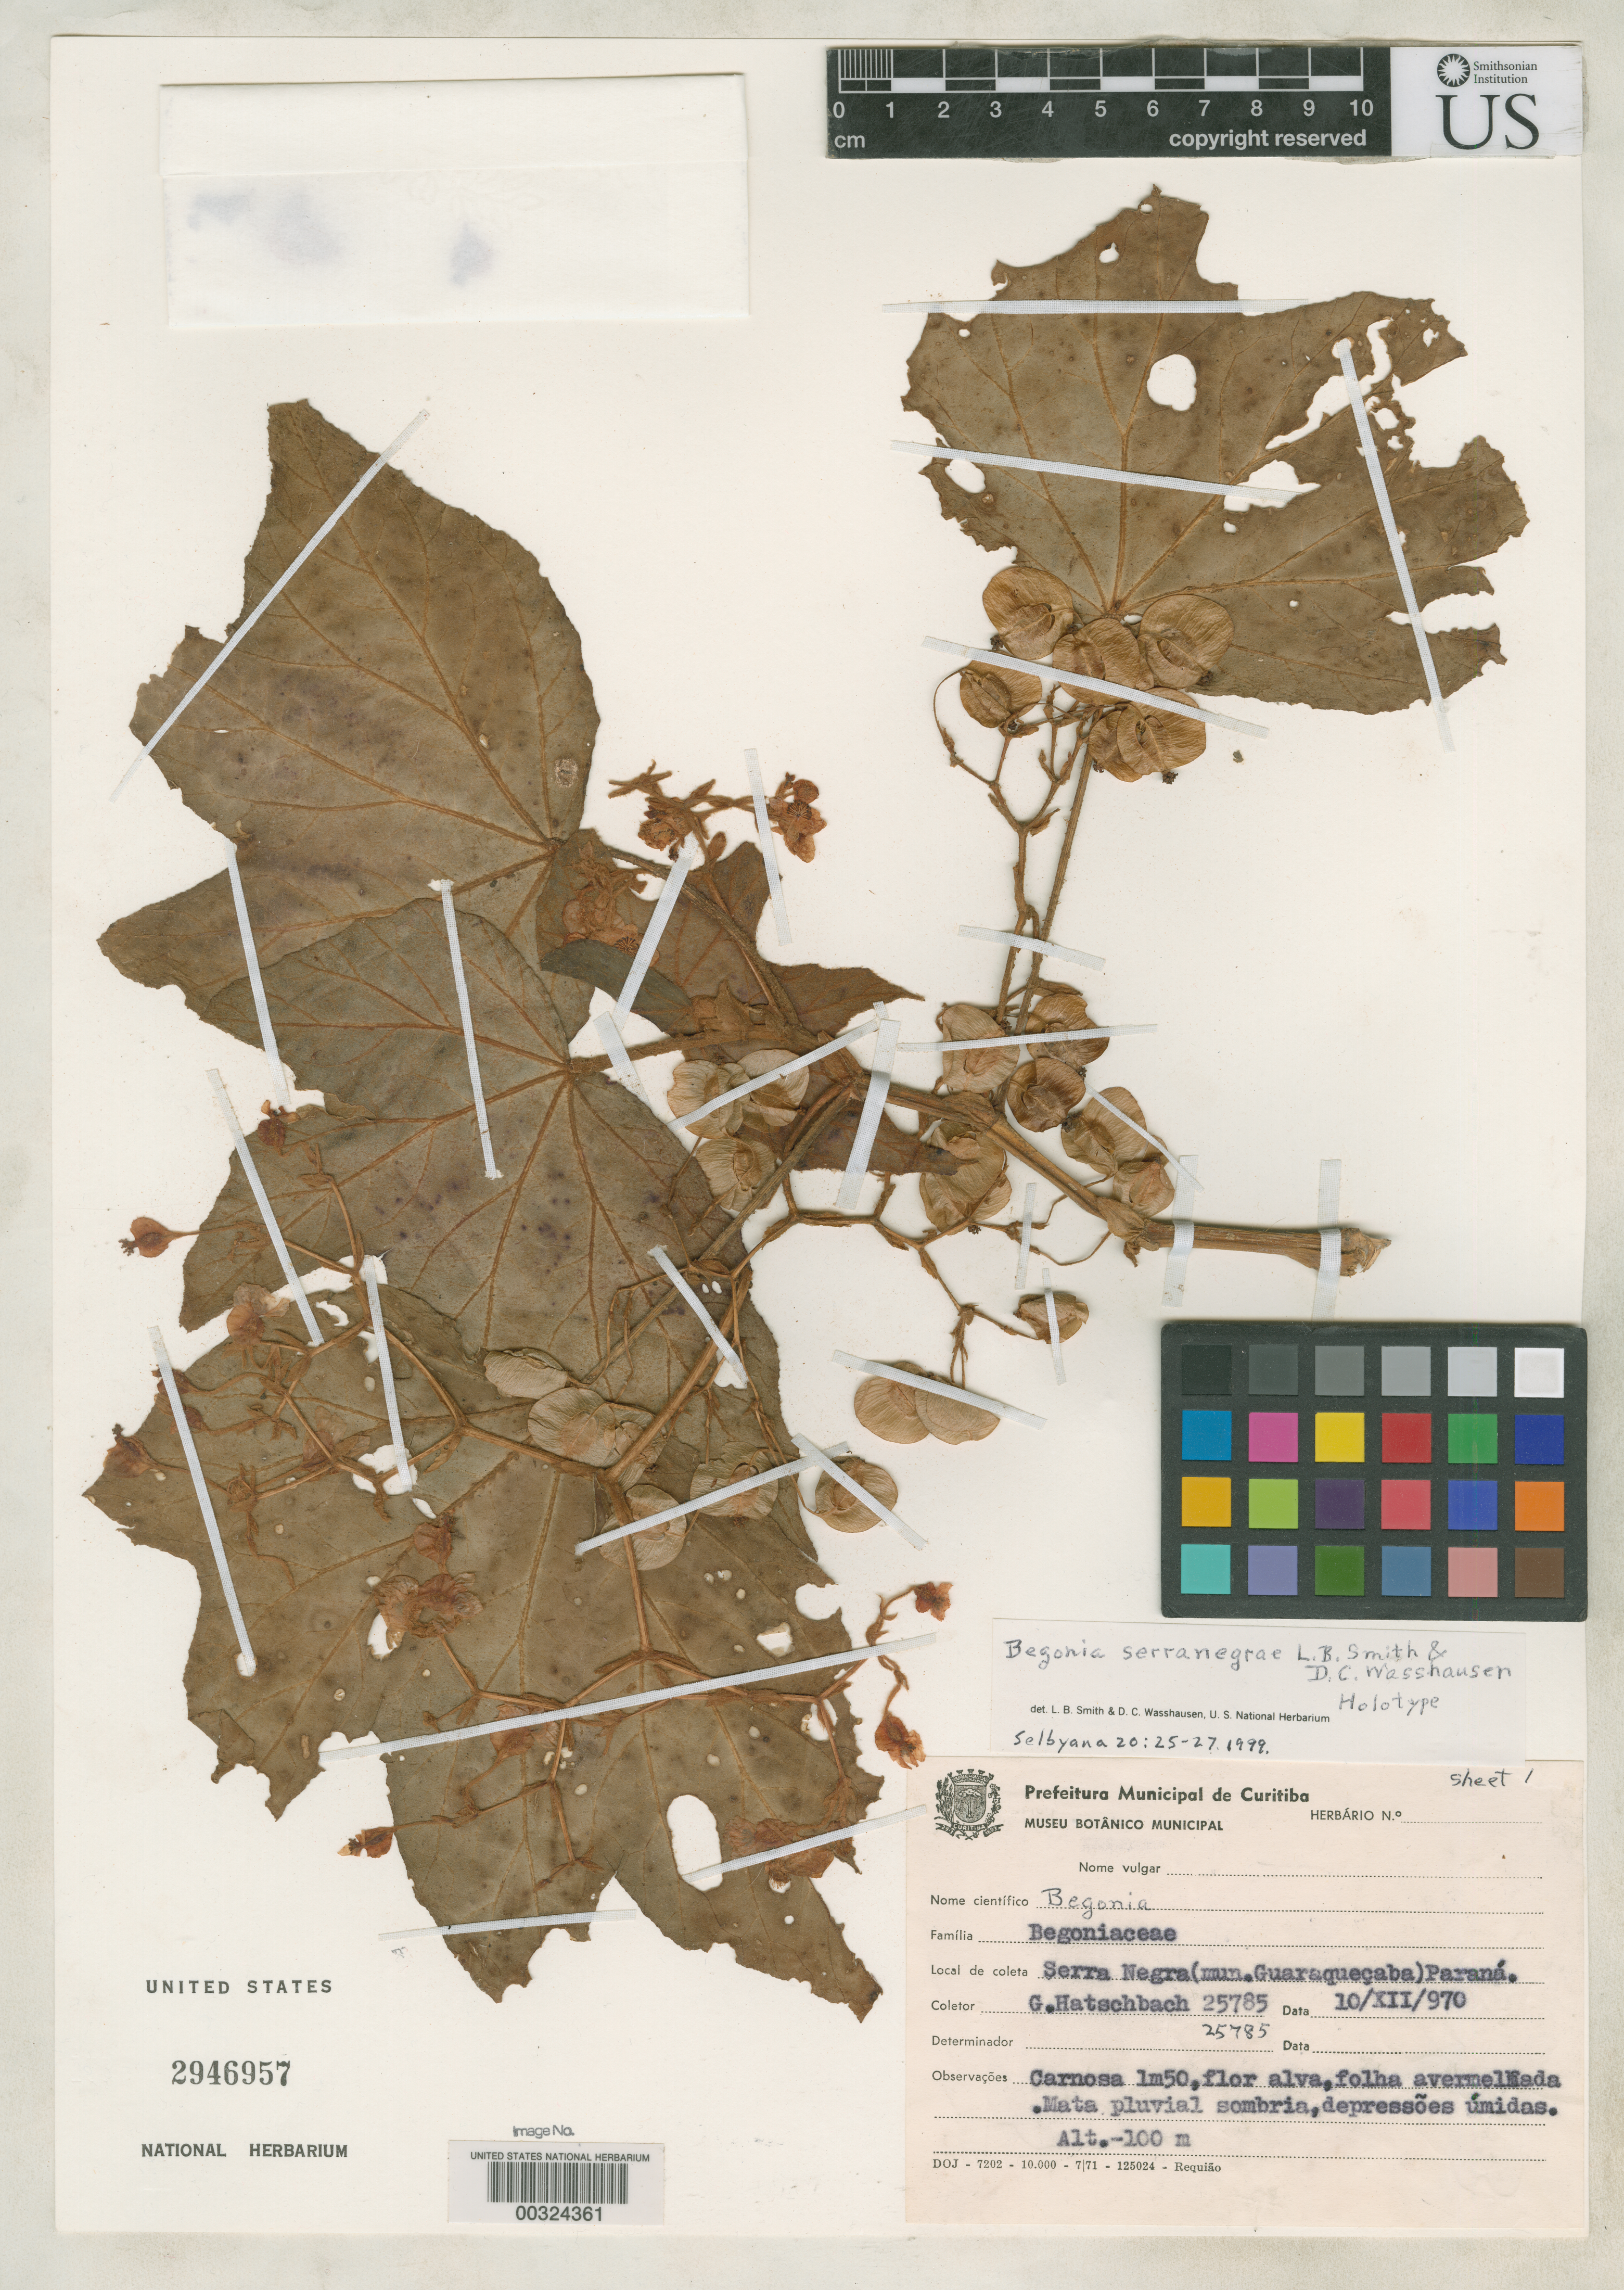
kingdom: Plantae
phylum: Tracheophyta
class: Magnoliopsida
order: Cucurbitales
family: Begoniaceae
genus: Begonia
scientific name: Begonia serranegrae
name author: L.B. Sm. ex S.F. Sm. & Wassh.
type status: Holotype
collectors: G. Hatschbach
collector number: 25785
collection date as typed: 10 Aug 1970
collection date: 1970-08-10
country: Brazil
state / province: Paraná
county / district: Guaraquecaba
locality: Serra Negra.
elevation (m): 100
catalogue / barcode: US 2946957